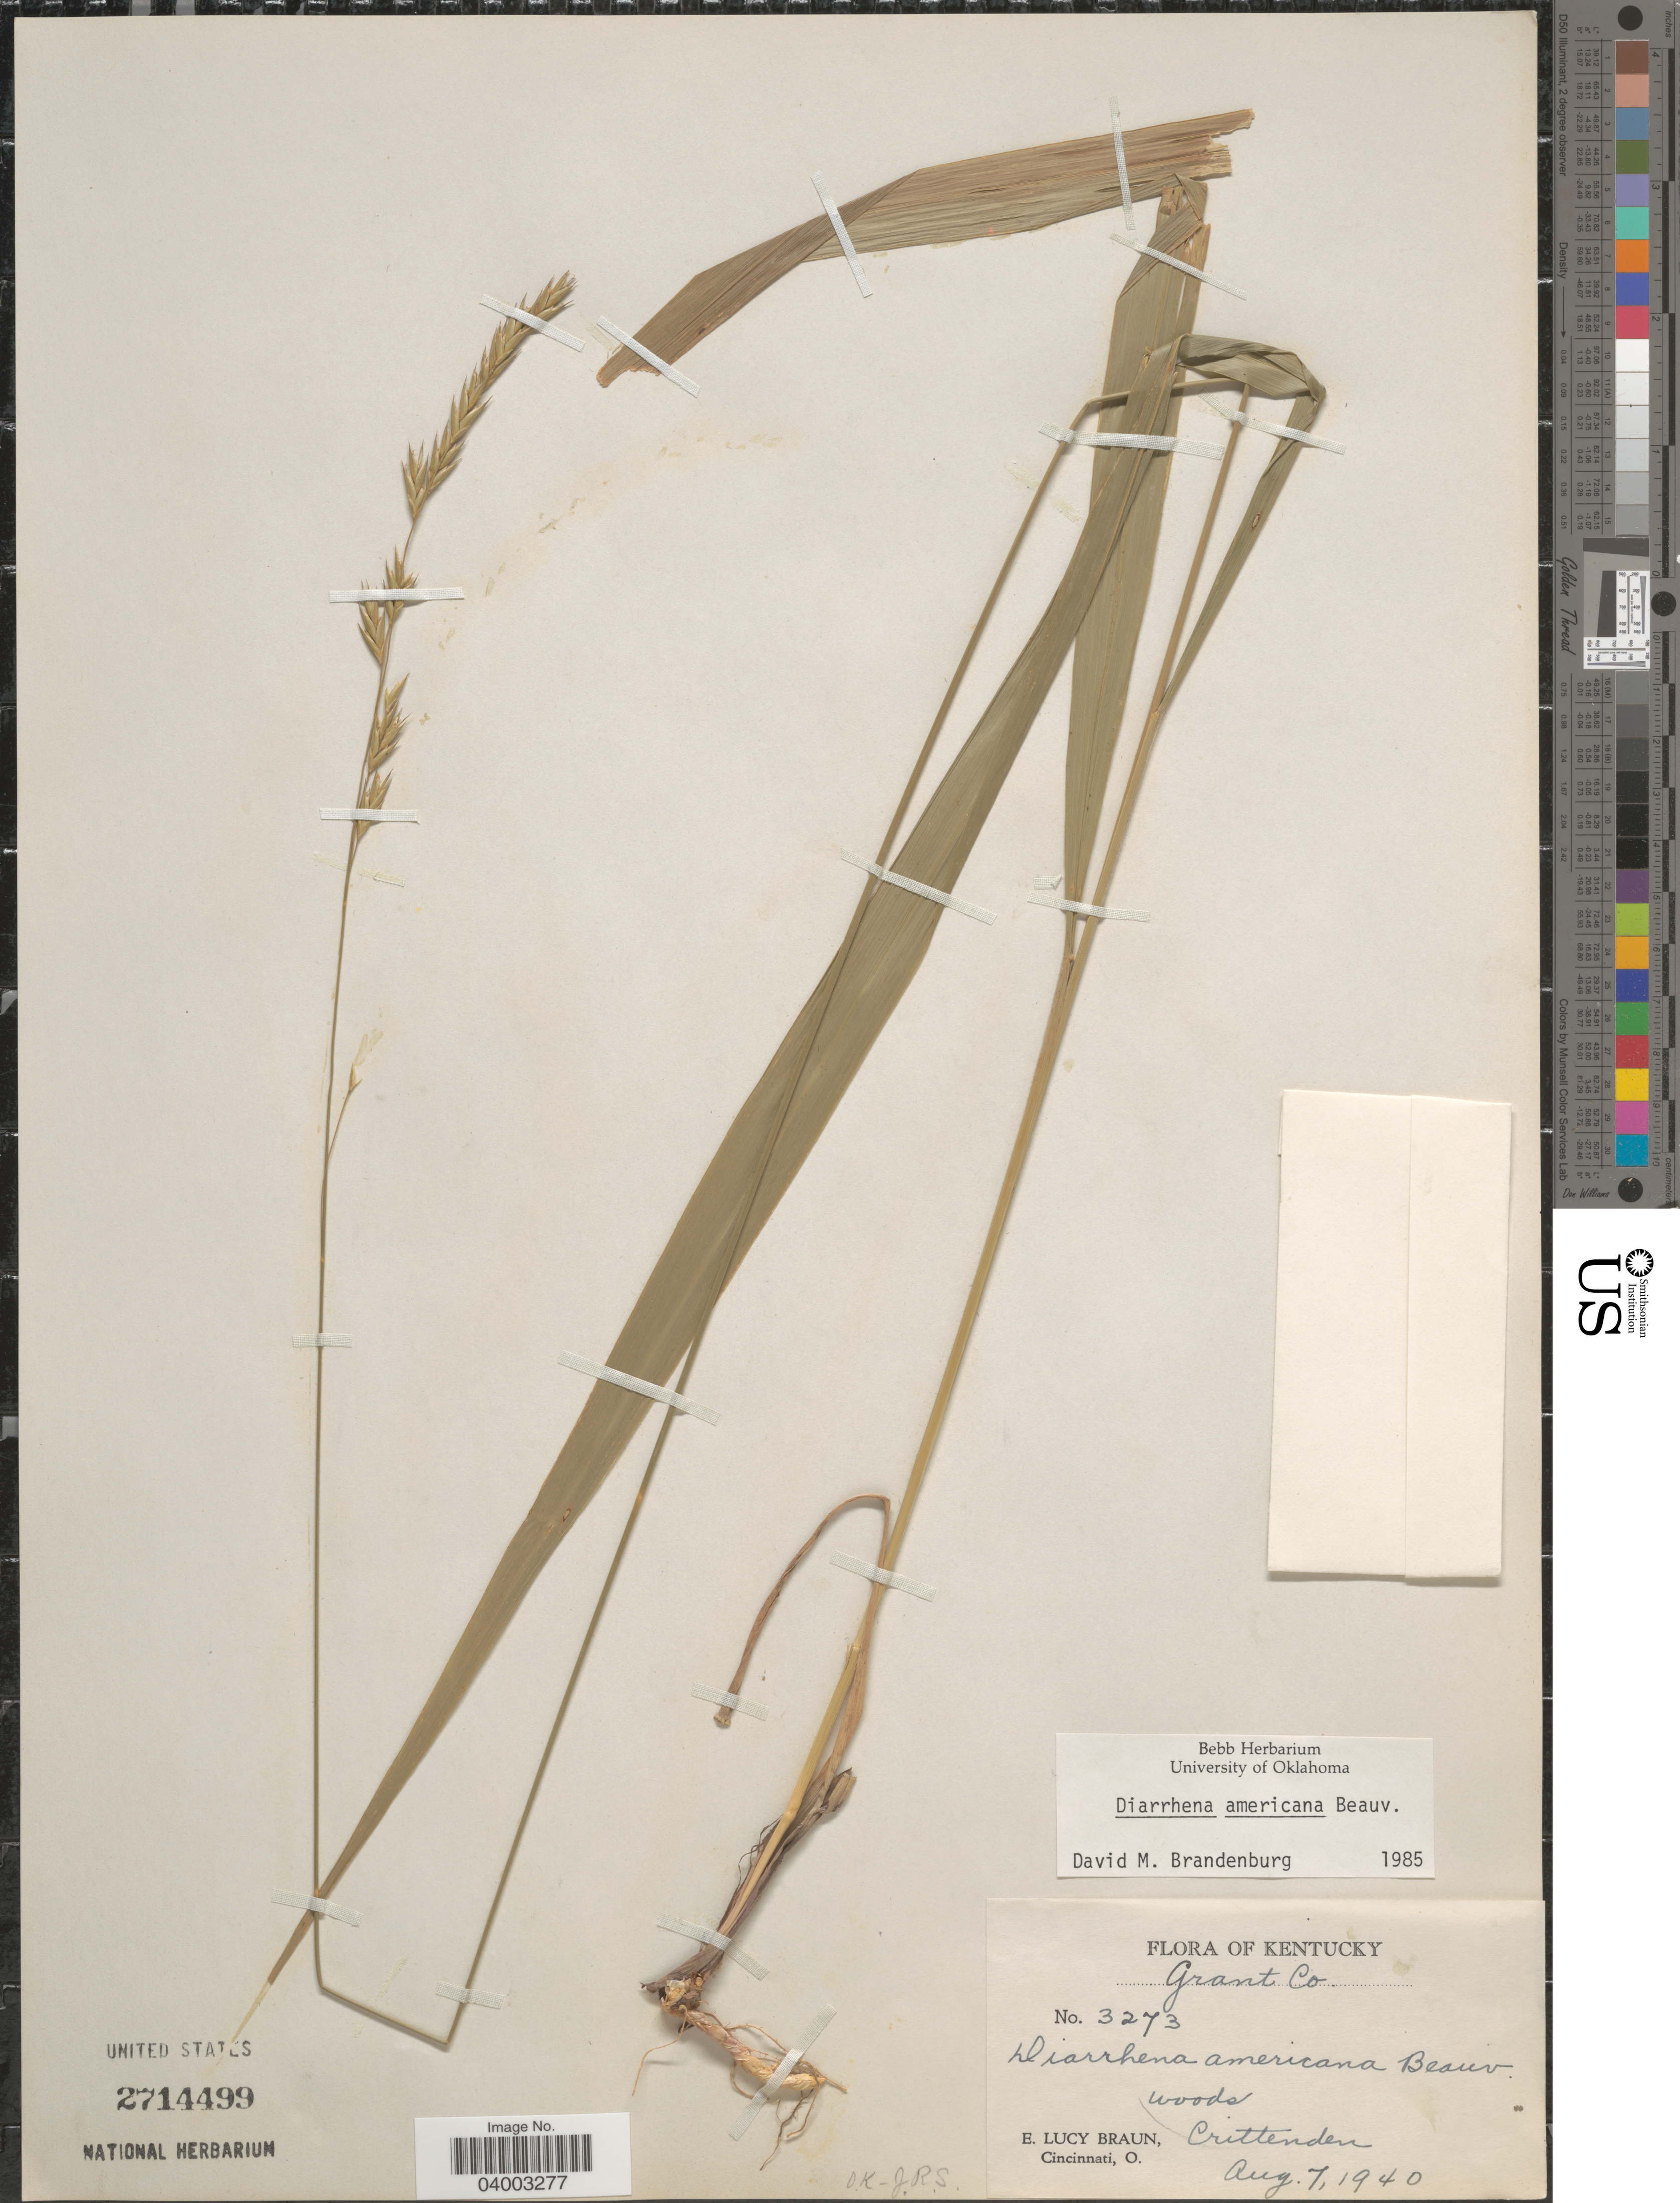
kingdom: Plantae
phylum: Tracheophyta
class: Liliopsida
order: Poales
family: Poaceae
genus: Diarrhena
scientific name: Diarrhena americana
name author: P. Beauv.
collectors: E. L. Braun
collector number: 3273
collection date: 1940-08-07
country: United States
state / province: Kentucky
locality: Grant Co. Crittenden.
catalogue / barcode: US 2714499